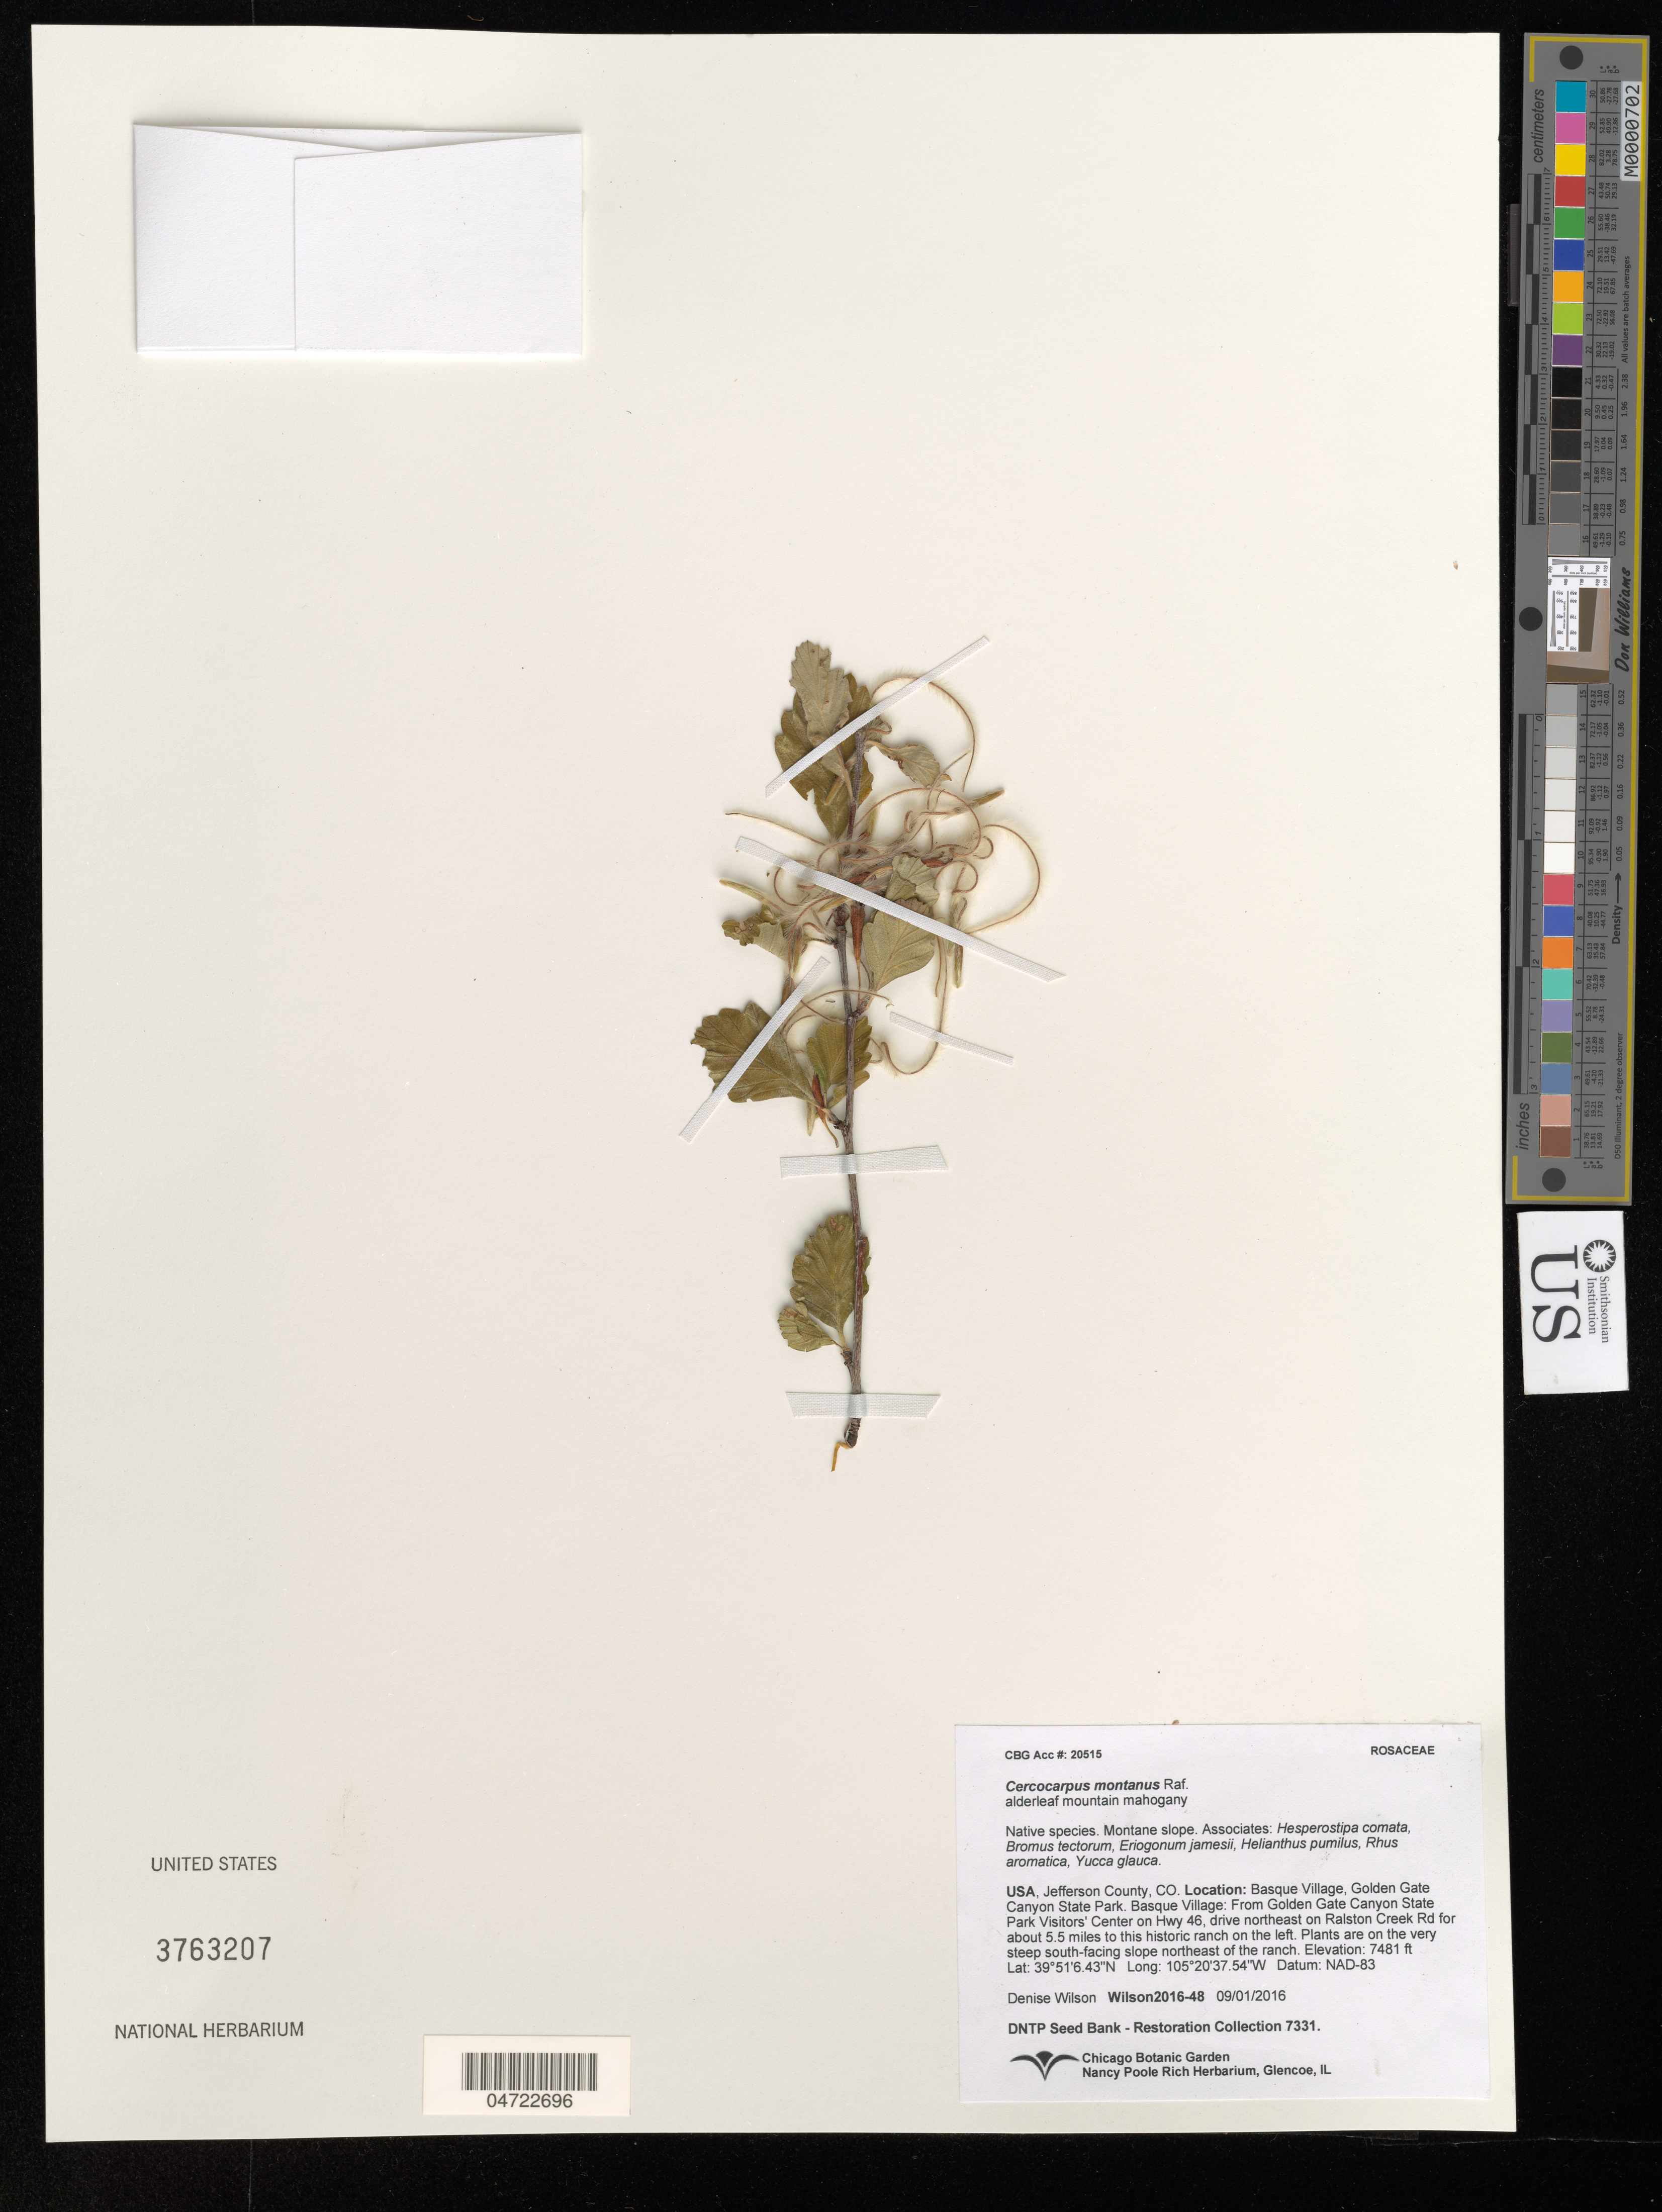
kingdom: Plantae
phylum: Tracheophyta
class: Magnoliopsida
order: Rosales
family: Rosaceae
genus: Cercocarpus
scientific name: Cercocarpus montanus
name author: Raf.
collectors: D. Wilson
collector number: Wilson2016-48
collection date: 2016-09-01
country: United States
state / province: Colorado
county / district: Jefferson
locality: Jefferson County, CO. Basque Village, Golden Gate Canyon State Park. Basque Village: From Golden Gate Canyon State Park Visitors' Center on Hwy 46, drive northeast on Ralston Creek Rd for about 5.5 miles to this historic ranch on the left. Plants are on the very steep south-facing slope northeast of the ranch.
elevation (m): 2280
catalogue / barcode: US 3763207